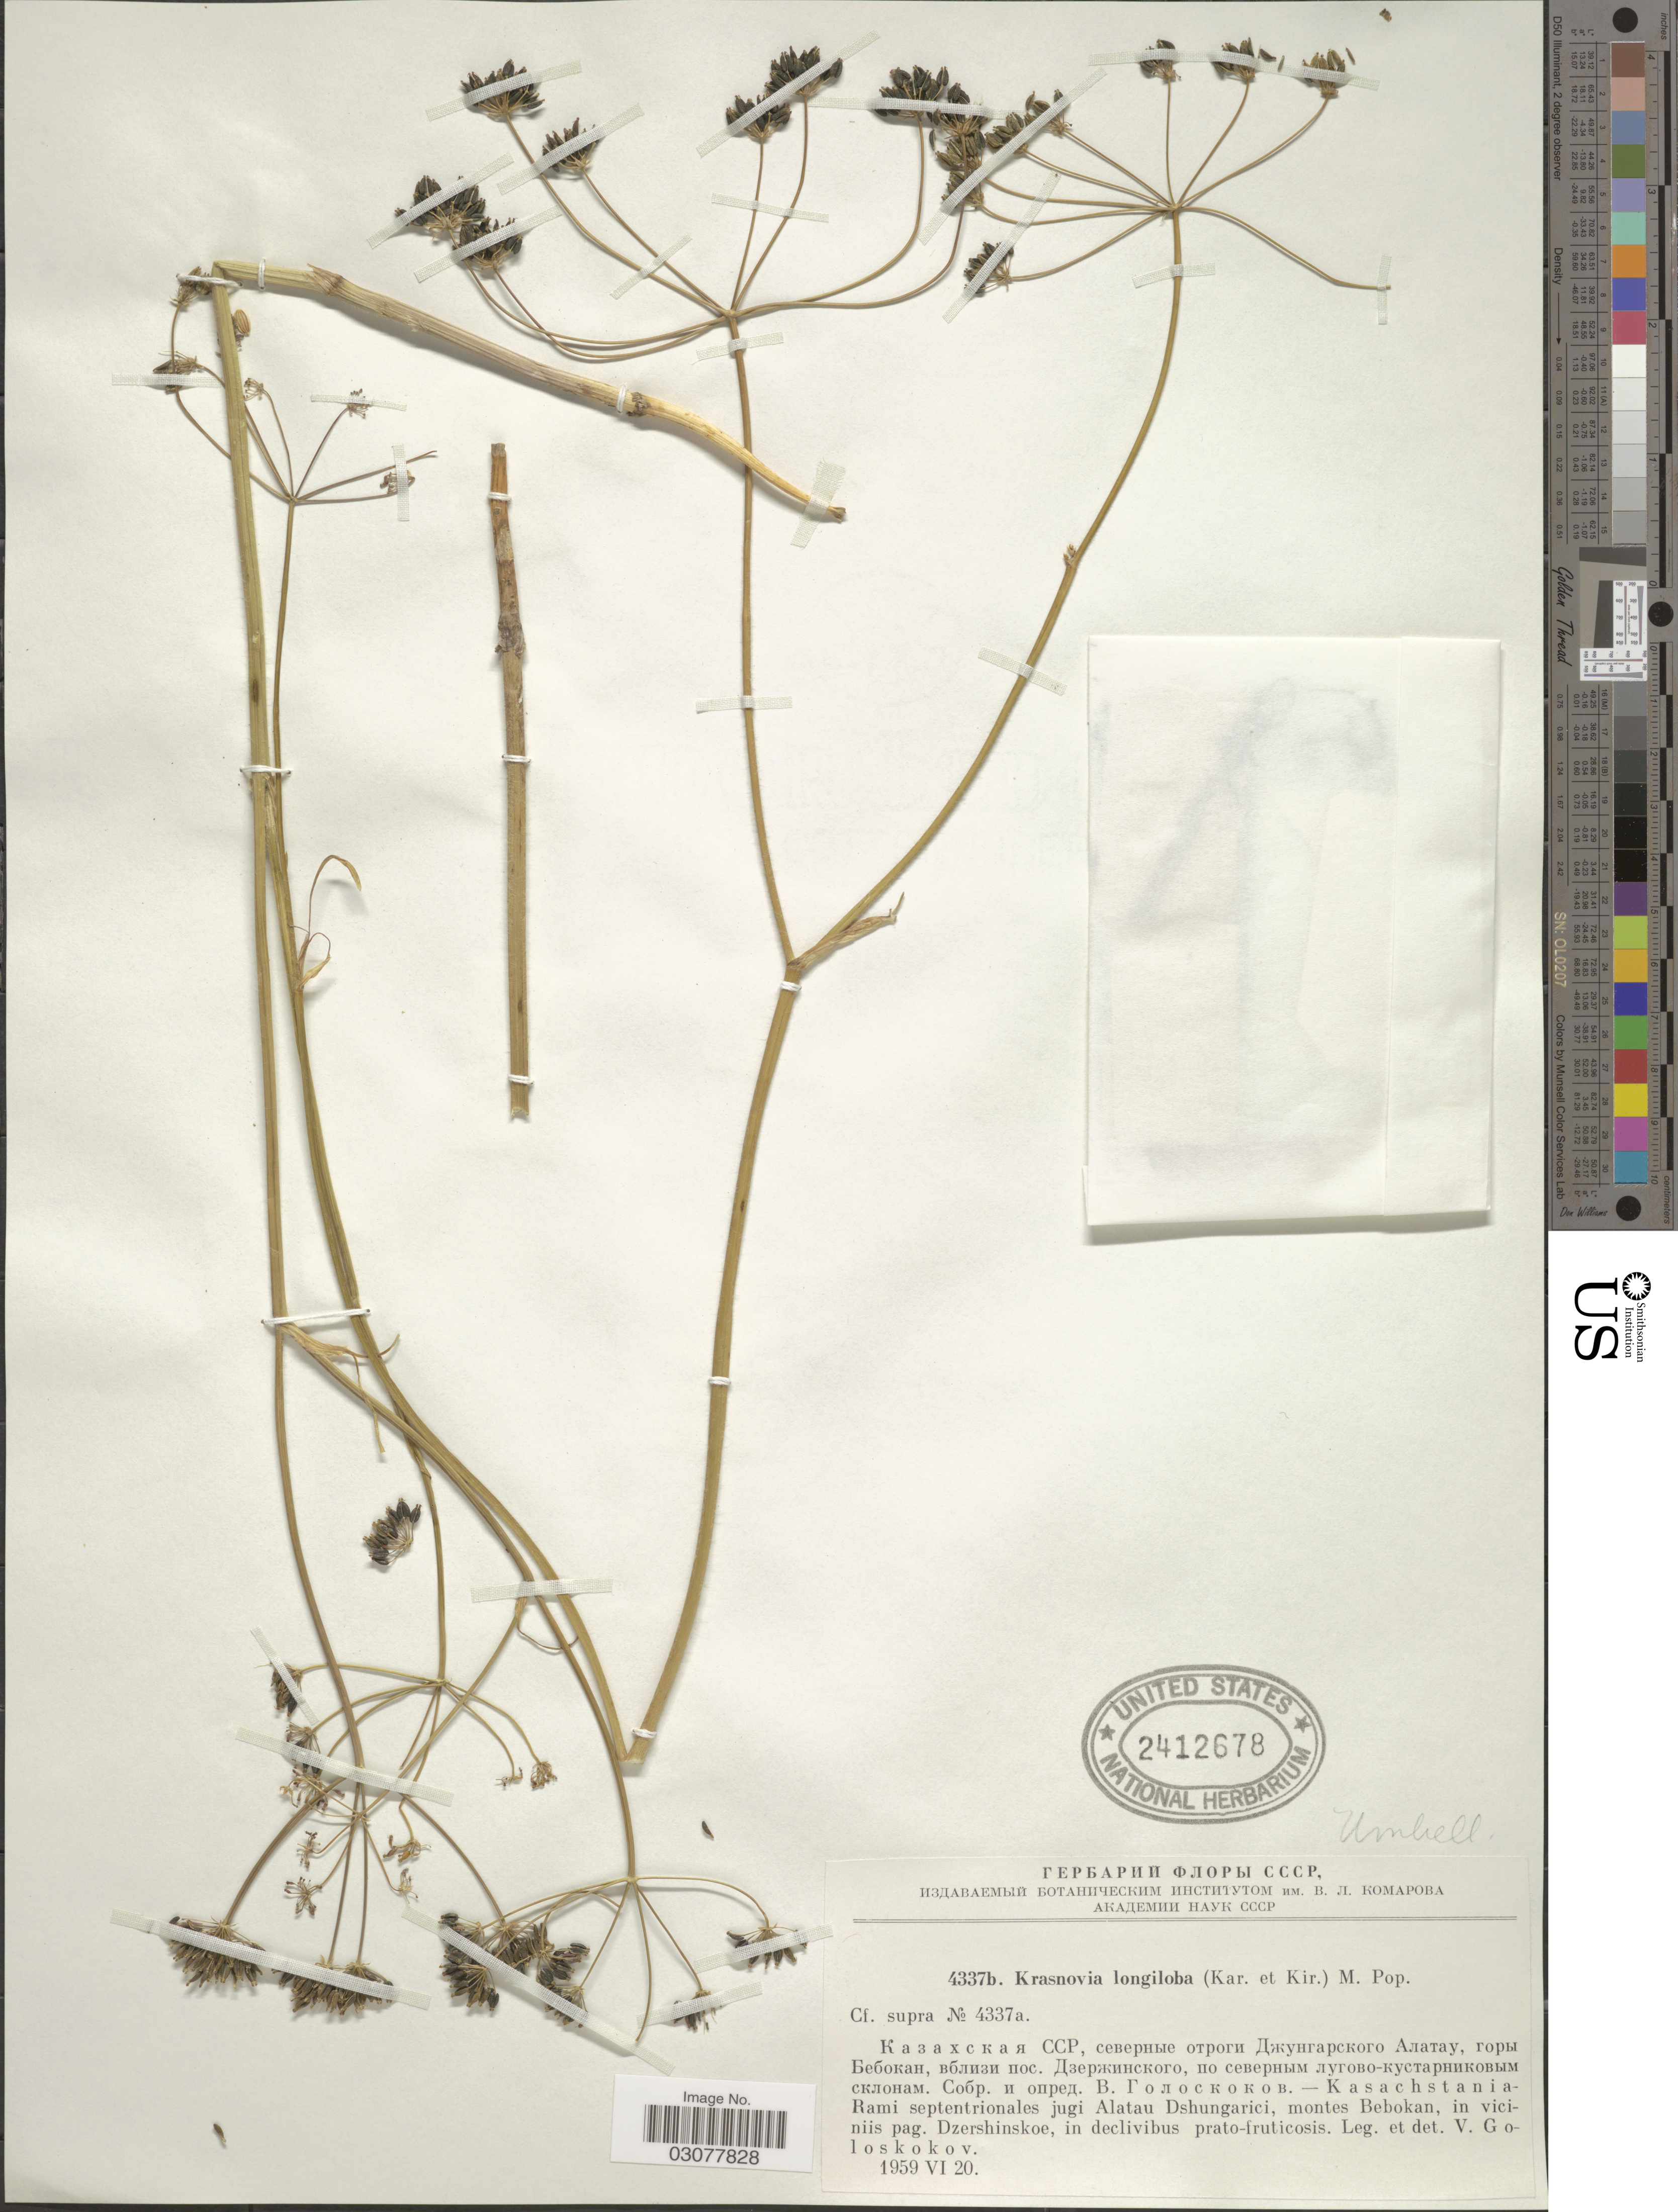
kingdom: Plantae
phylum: Tracheophyta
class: Magnoliopsida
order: Apiales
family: Apiaceae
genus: Krasnovia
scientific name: Krasnovia longiloba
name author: (Kar. & Kir.) Popov ex Schischk.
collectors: V. P. Goloskokov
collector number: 4337b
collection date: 1959-06-20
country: Kazakhstan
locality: Kasachstania-Rami septentrionales jugi Alatau Dshungarici, montes Bebokan, in viciniis pag. Dzershinskoe, in declivibus prato-fruticosis.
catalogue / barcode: US 2412678